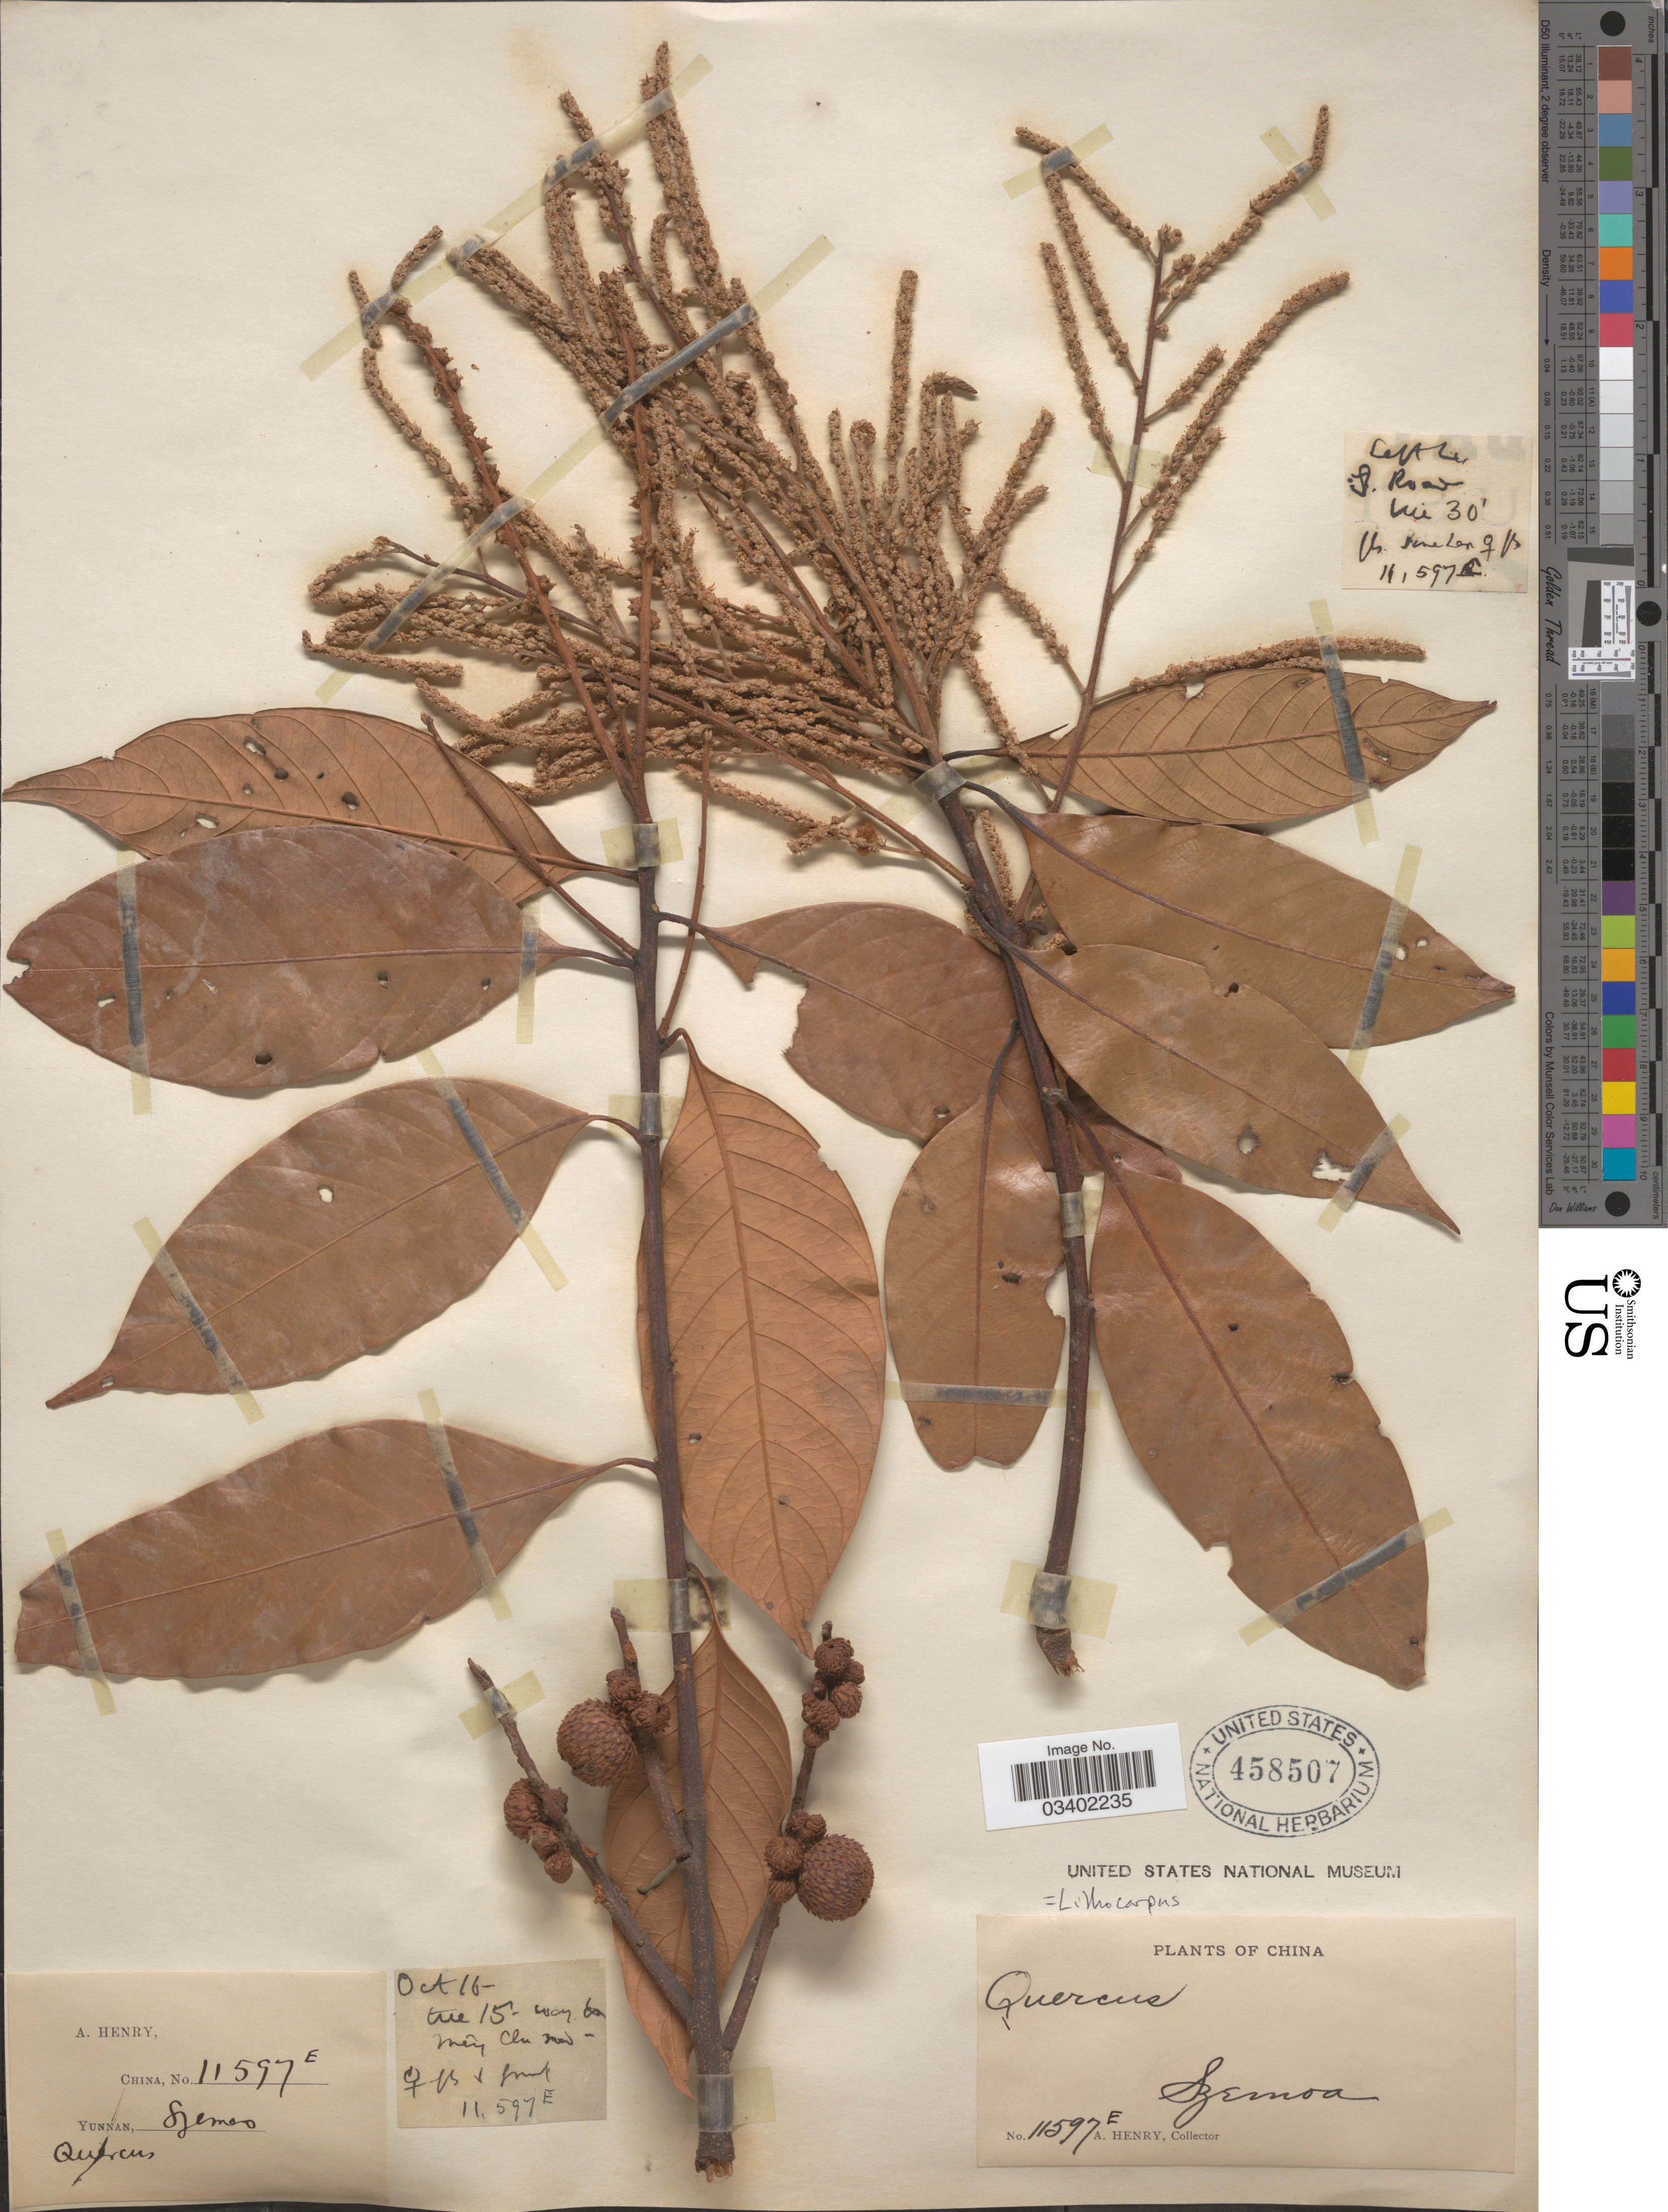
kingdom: Plantae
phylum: Tracheophyta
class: Magnoliopsida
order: Fagales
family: Fagaceae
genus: Lithocarpus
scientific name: Lithocarpus sp.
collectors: A. Henry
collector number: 11597 E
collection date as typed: Transcribed d/m/y: /10/16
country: China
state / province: Yunnan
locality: Szemoa.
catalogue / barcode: US 458507